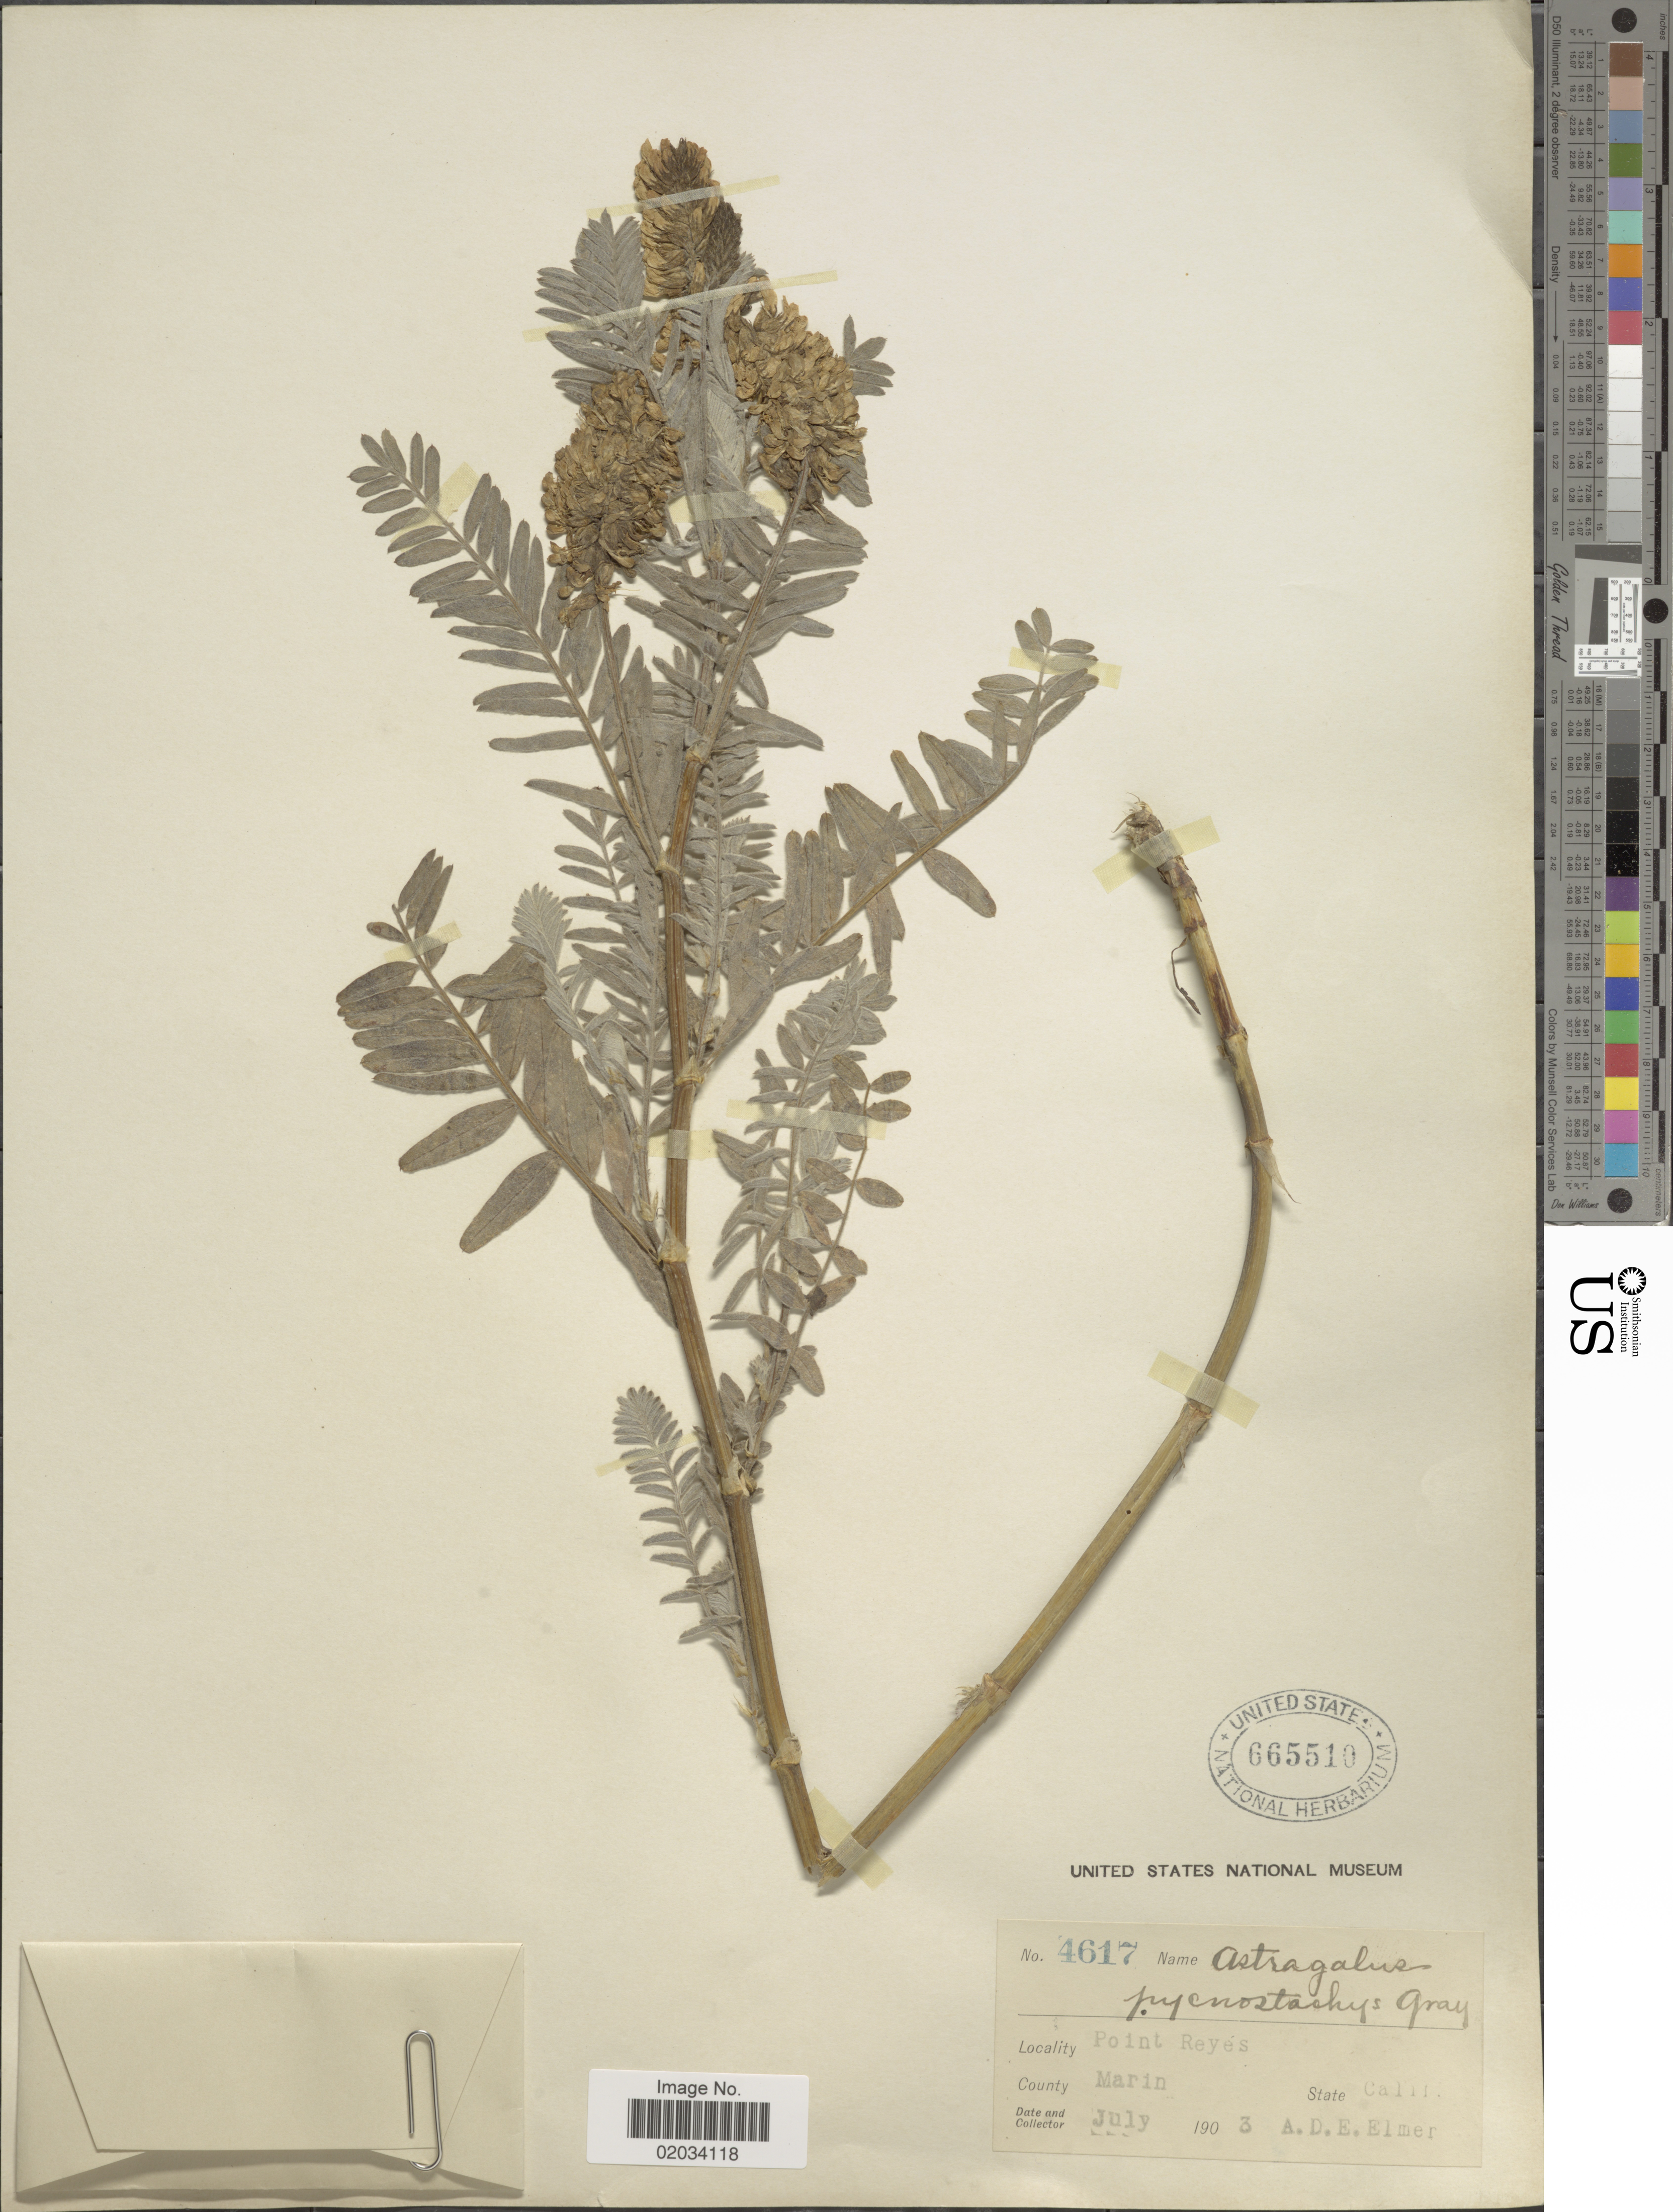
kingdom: Plantae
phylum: Tracheophyta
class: Magnoliopsida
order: Fabales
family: Fabaceae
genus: Astragalus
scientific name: Astragalus pycnostachius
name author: A. Gray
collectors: A. D. E. Elmer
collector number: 4617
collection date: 1903-07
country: United States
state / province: California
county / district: Marin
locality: Point Reyes, County Marin, State Calif.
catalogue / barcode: US 3665510